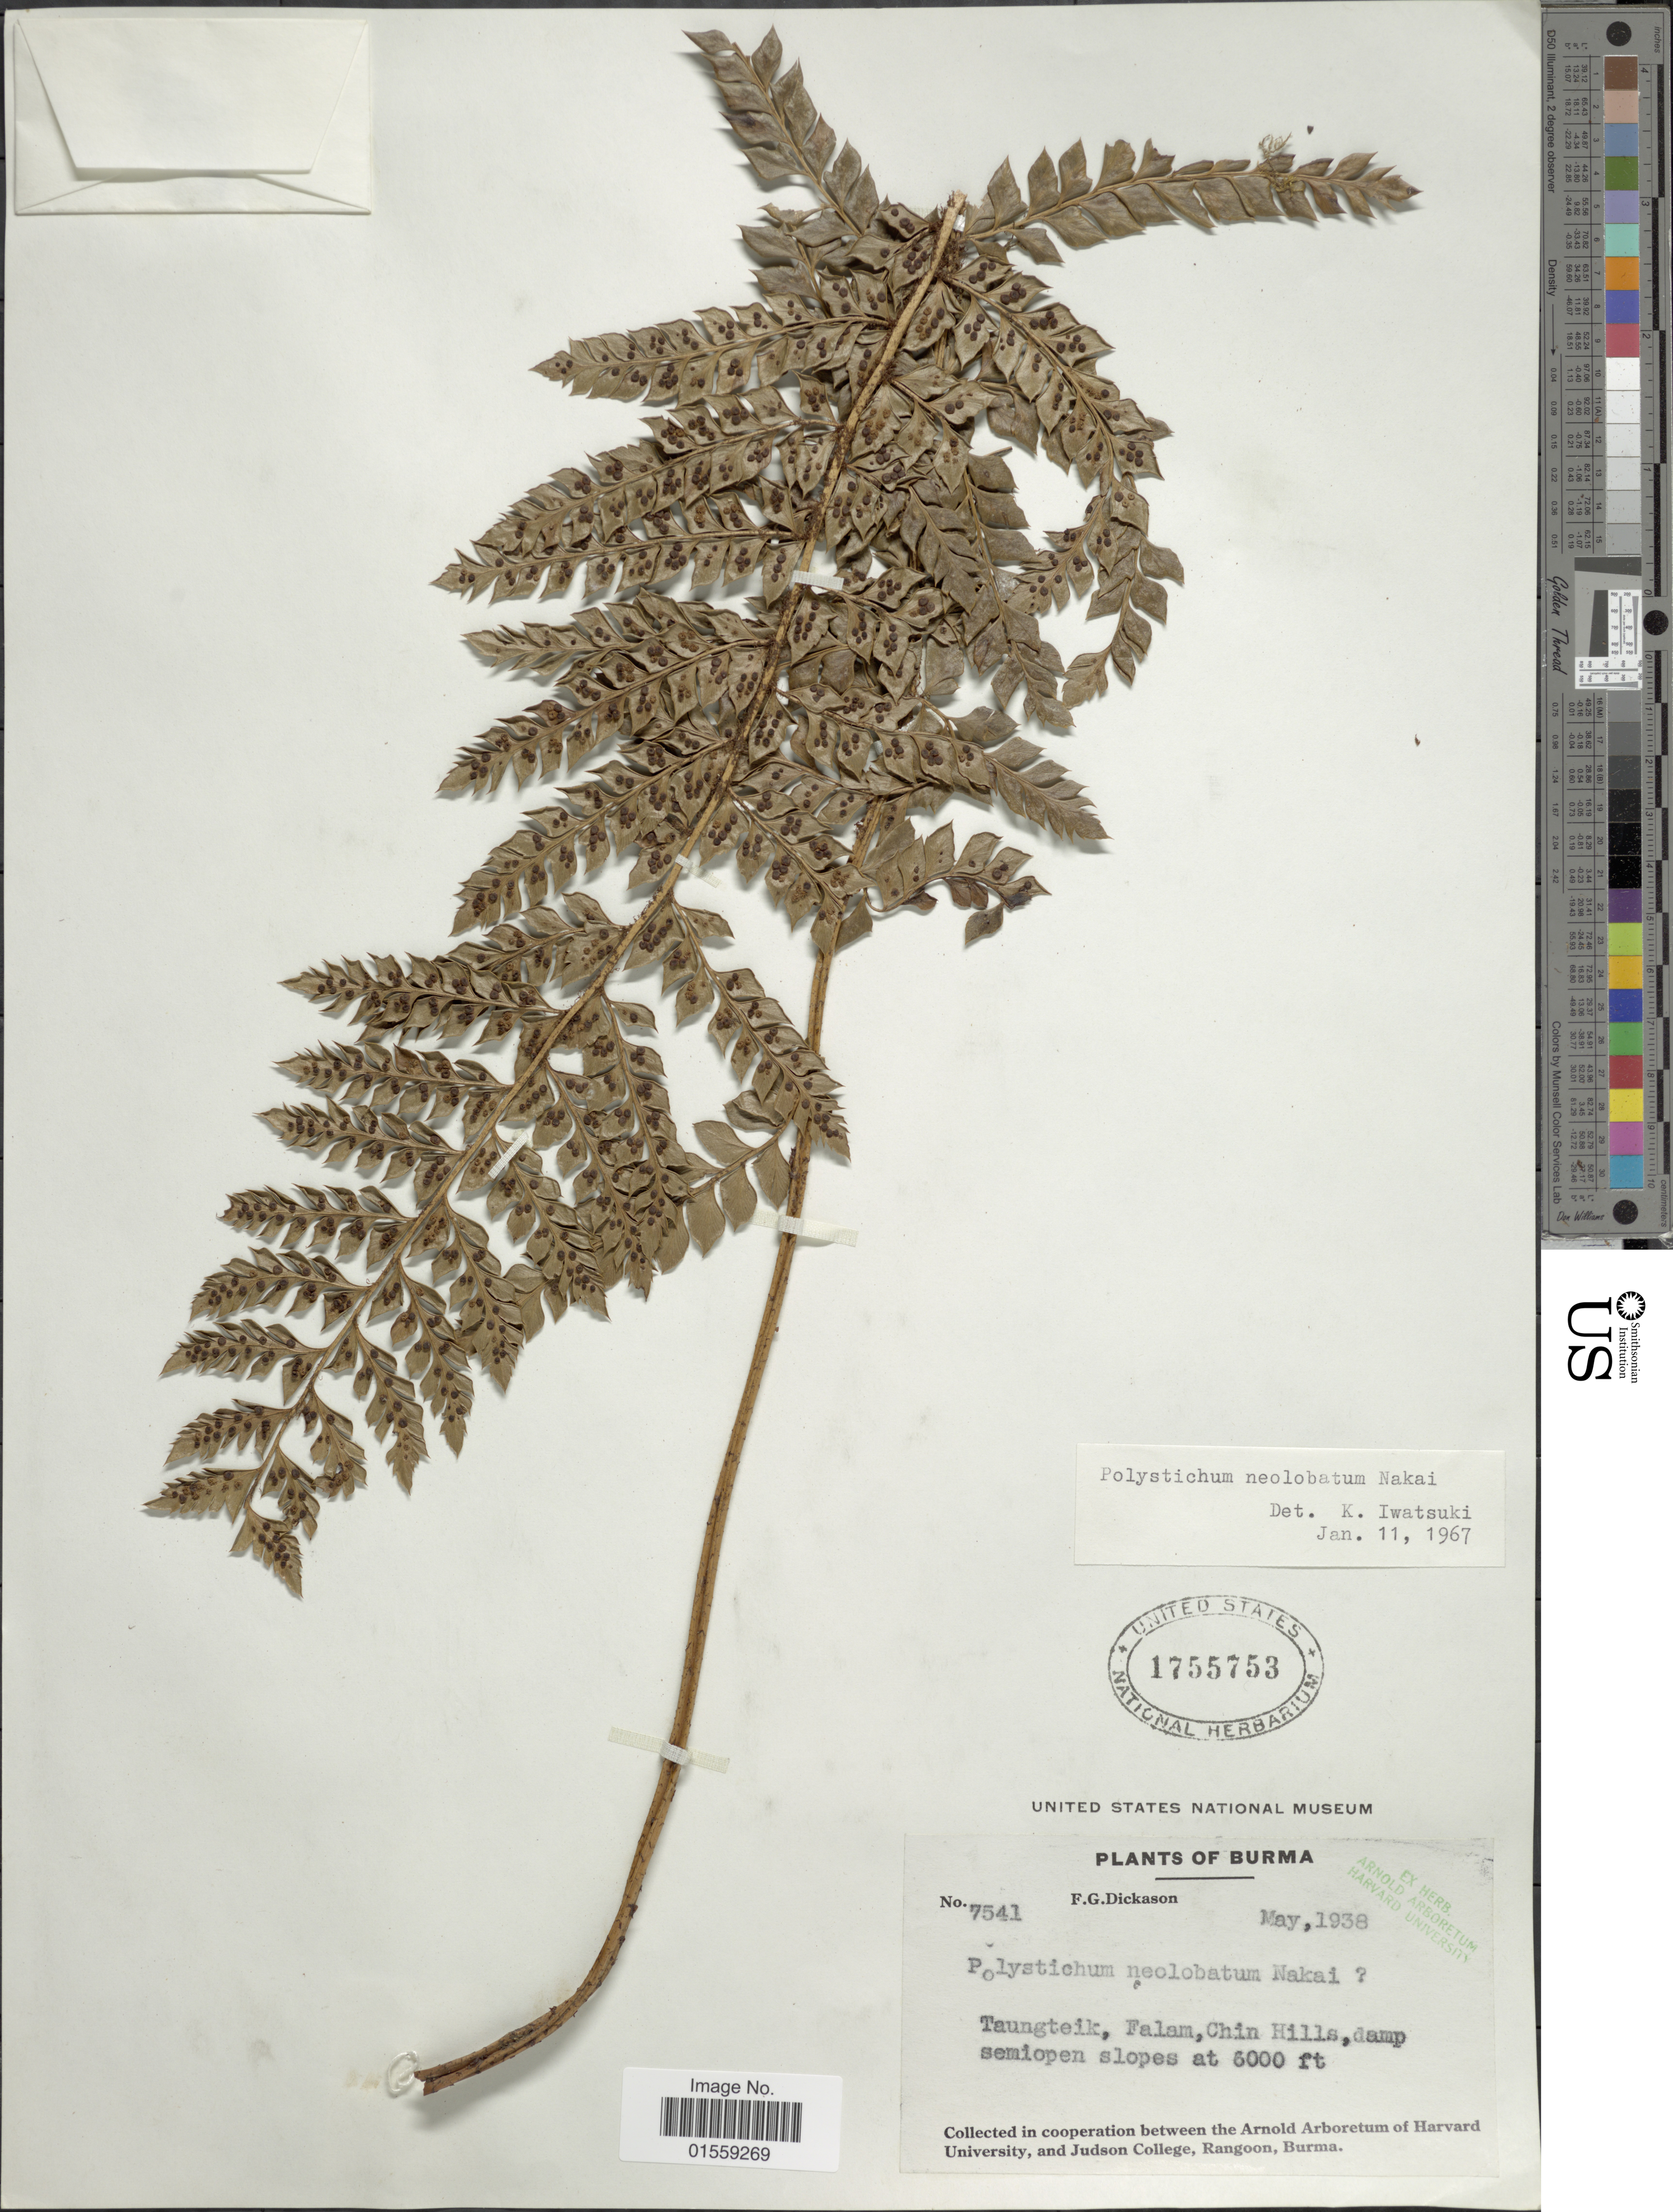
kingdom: Plantae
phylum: Tracheophyta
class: Polypodiopsida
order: Polypodiales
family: Dryopteridaceae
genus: Polystichum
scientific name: Polystichum neolobatum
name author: Nakai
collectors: F. Dickason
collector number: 7541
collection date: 1938-05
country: Myanmar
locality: Burman, Taungteik, Falam, Chin Hills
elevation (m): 1524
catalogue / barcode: US 1755753